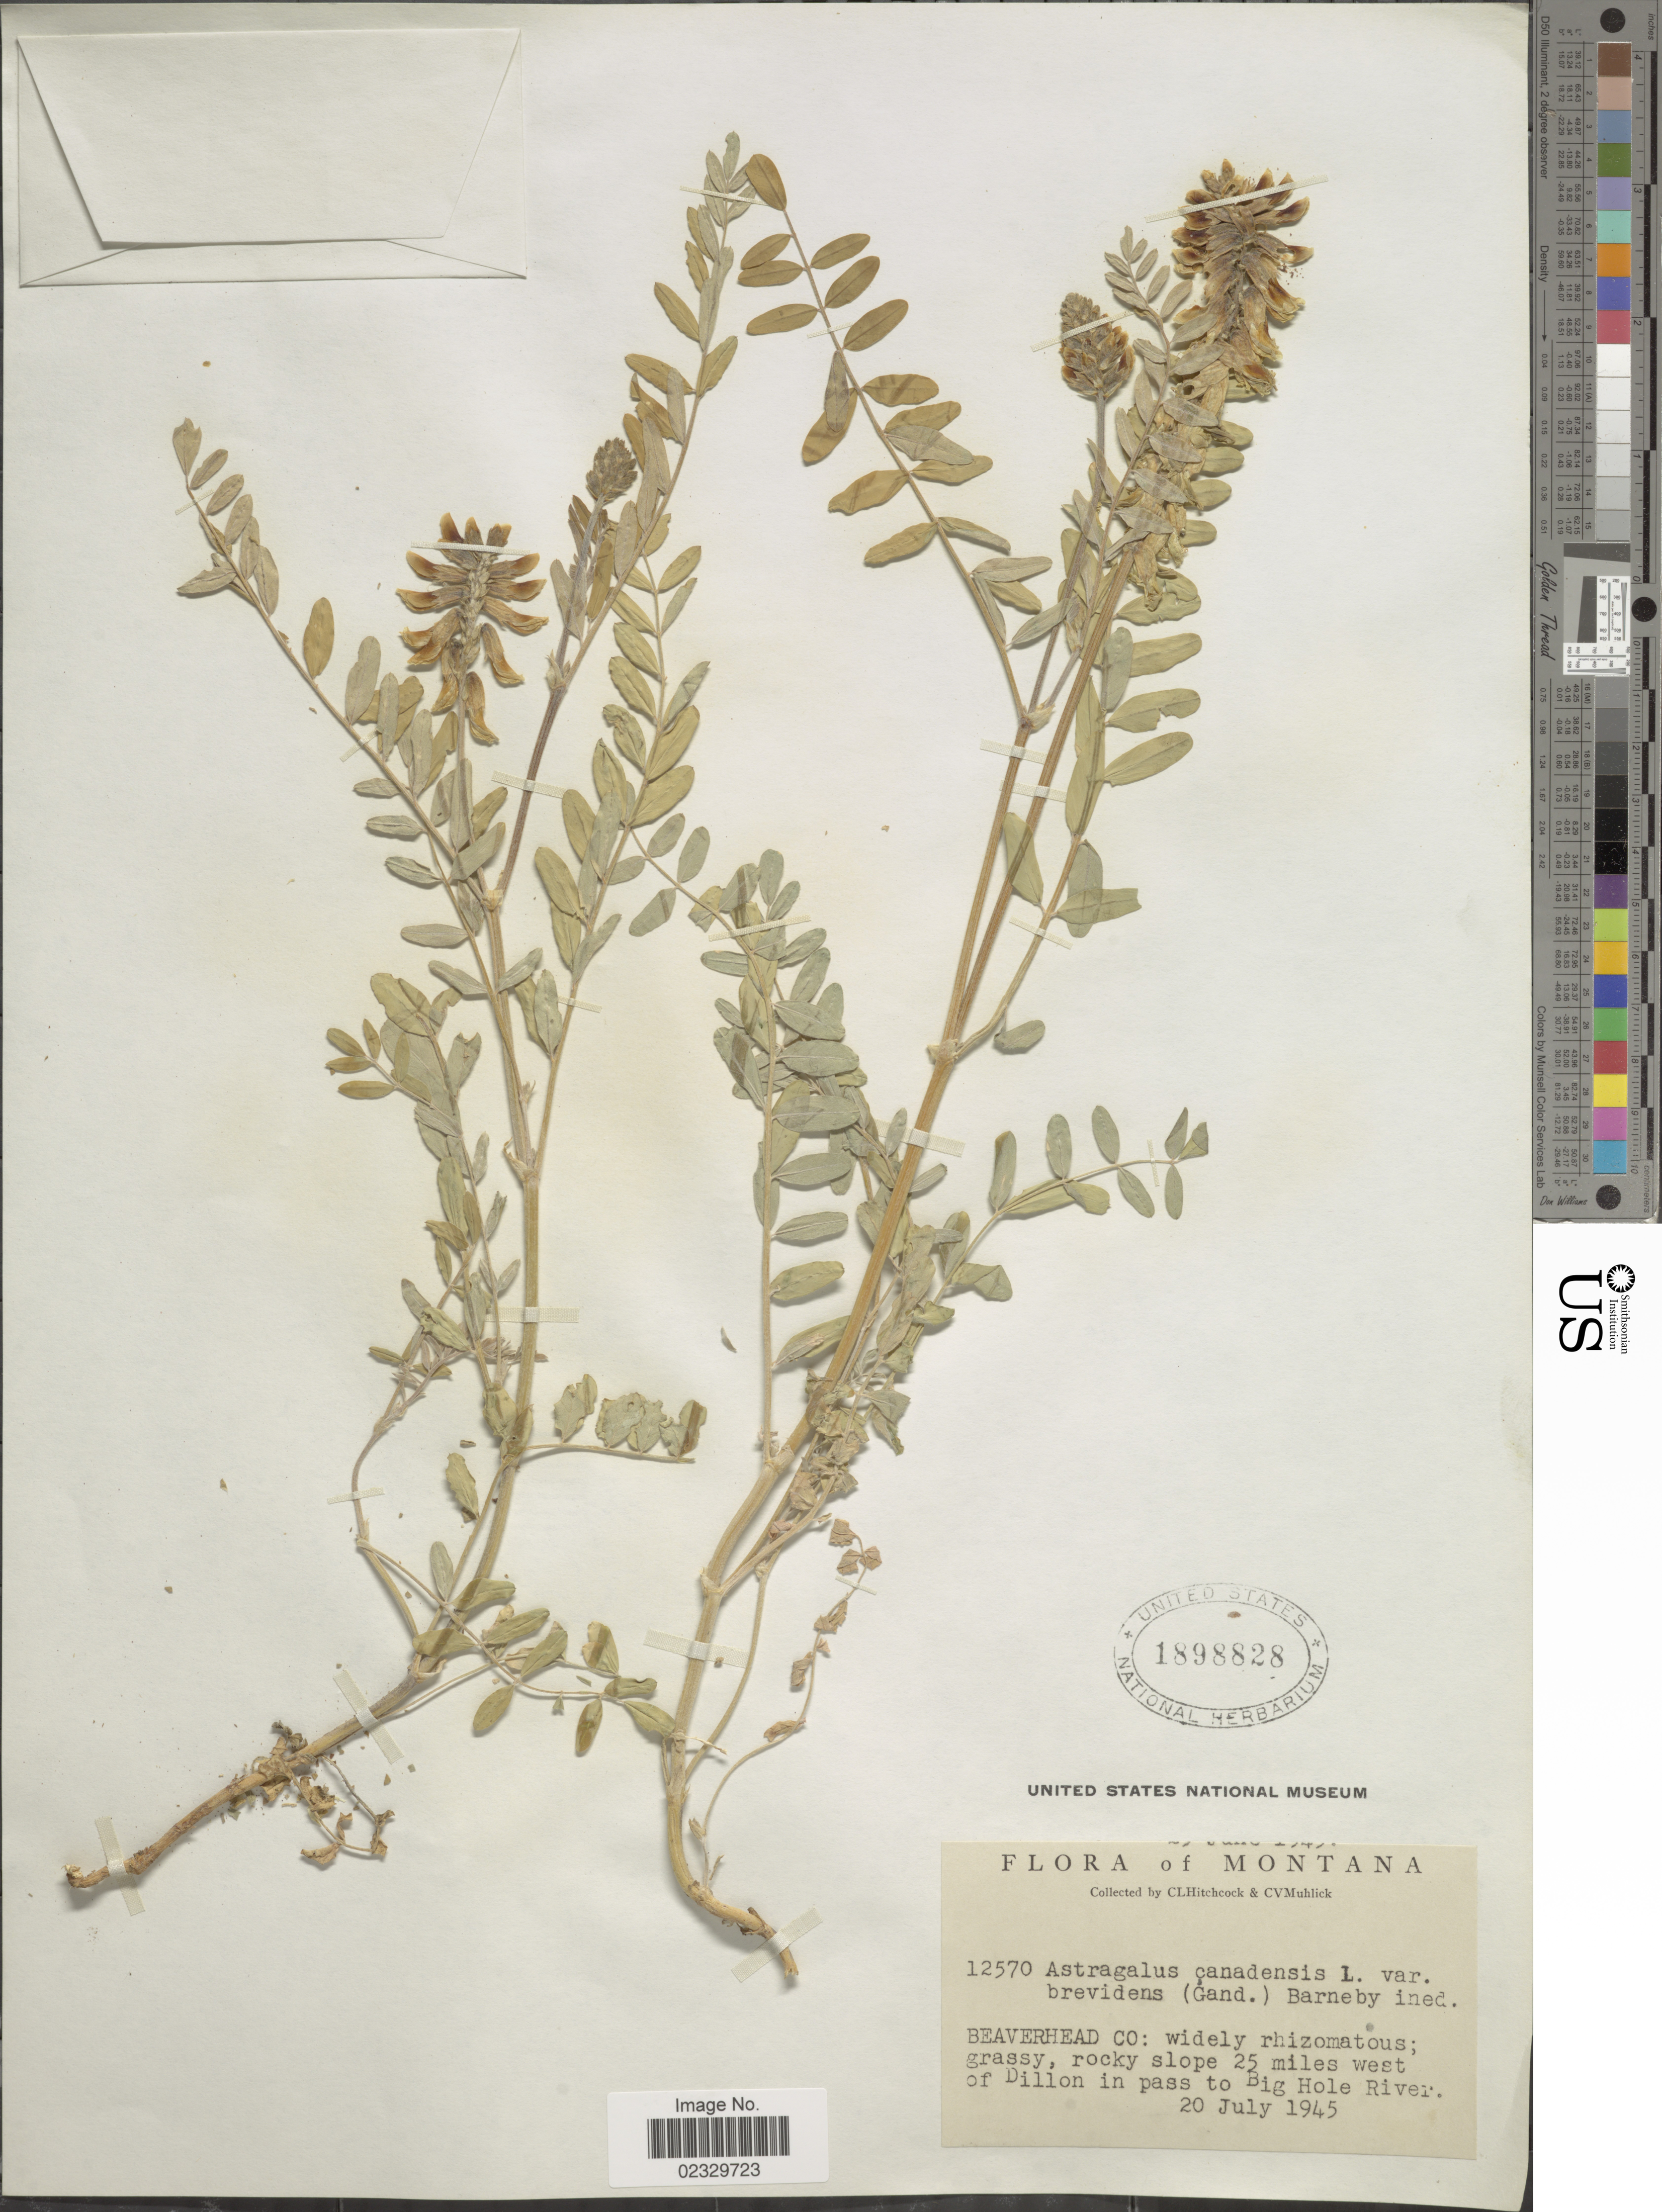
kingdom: Plantae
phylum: Tracheophyta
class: Magnoliopsida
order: Fabales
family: Fabaceae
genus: Astragalus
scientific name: Astragalus canadensis var. brevidens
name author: L.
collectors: C. L. Hitchcock & C. V. Muhlick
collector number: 12570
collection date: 1945-07-20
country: United States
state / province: Montana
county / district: Beaverhead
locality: Rocky slope 25 mile W of Dillon in pass to Big Hole River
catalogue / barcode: US 1898828